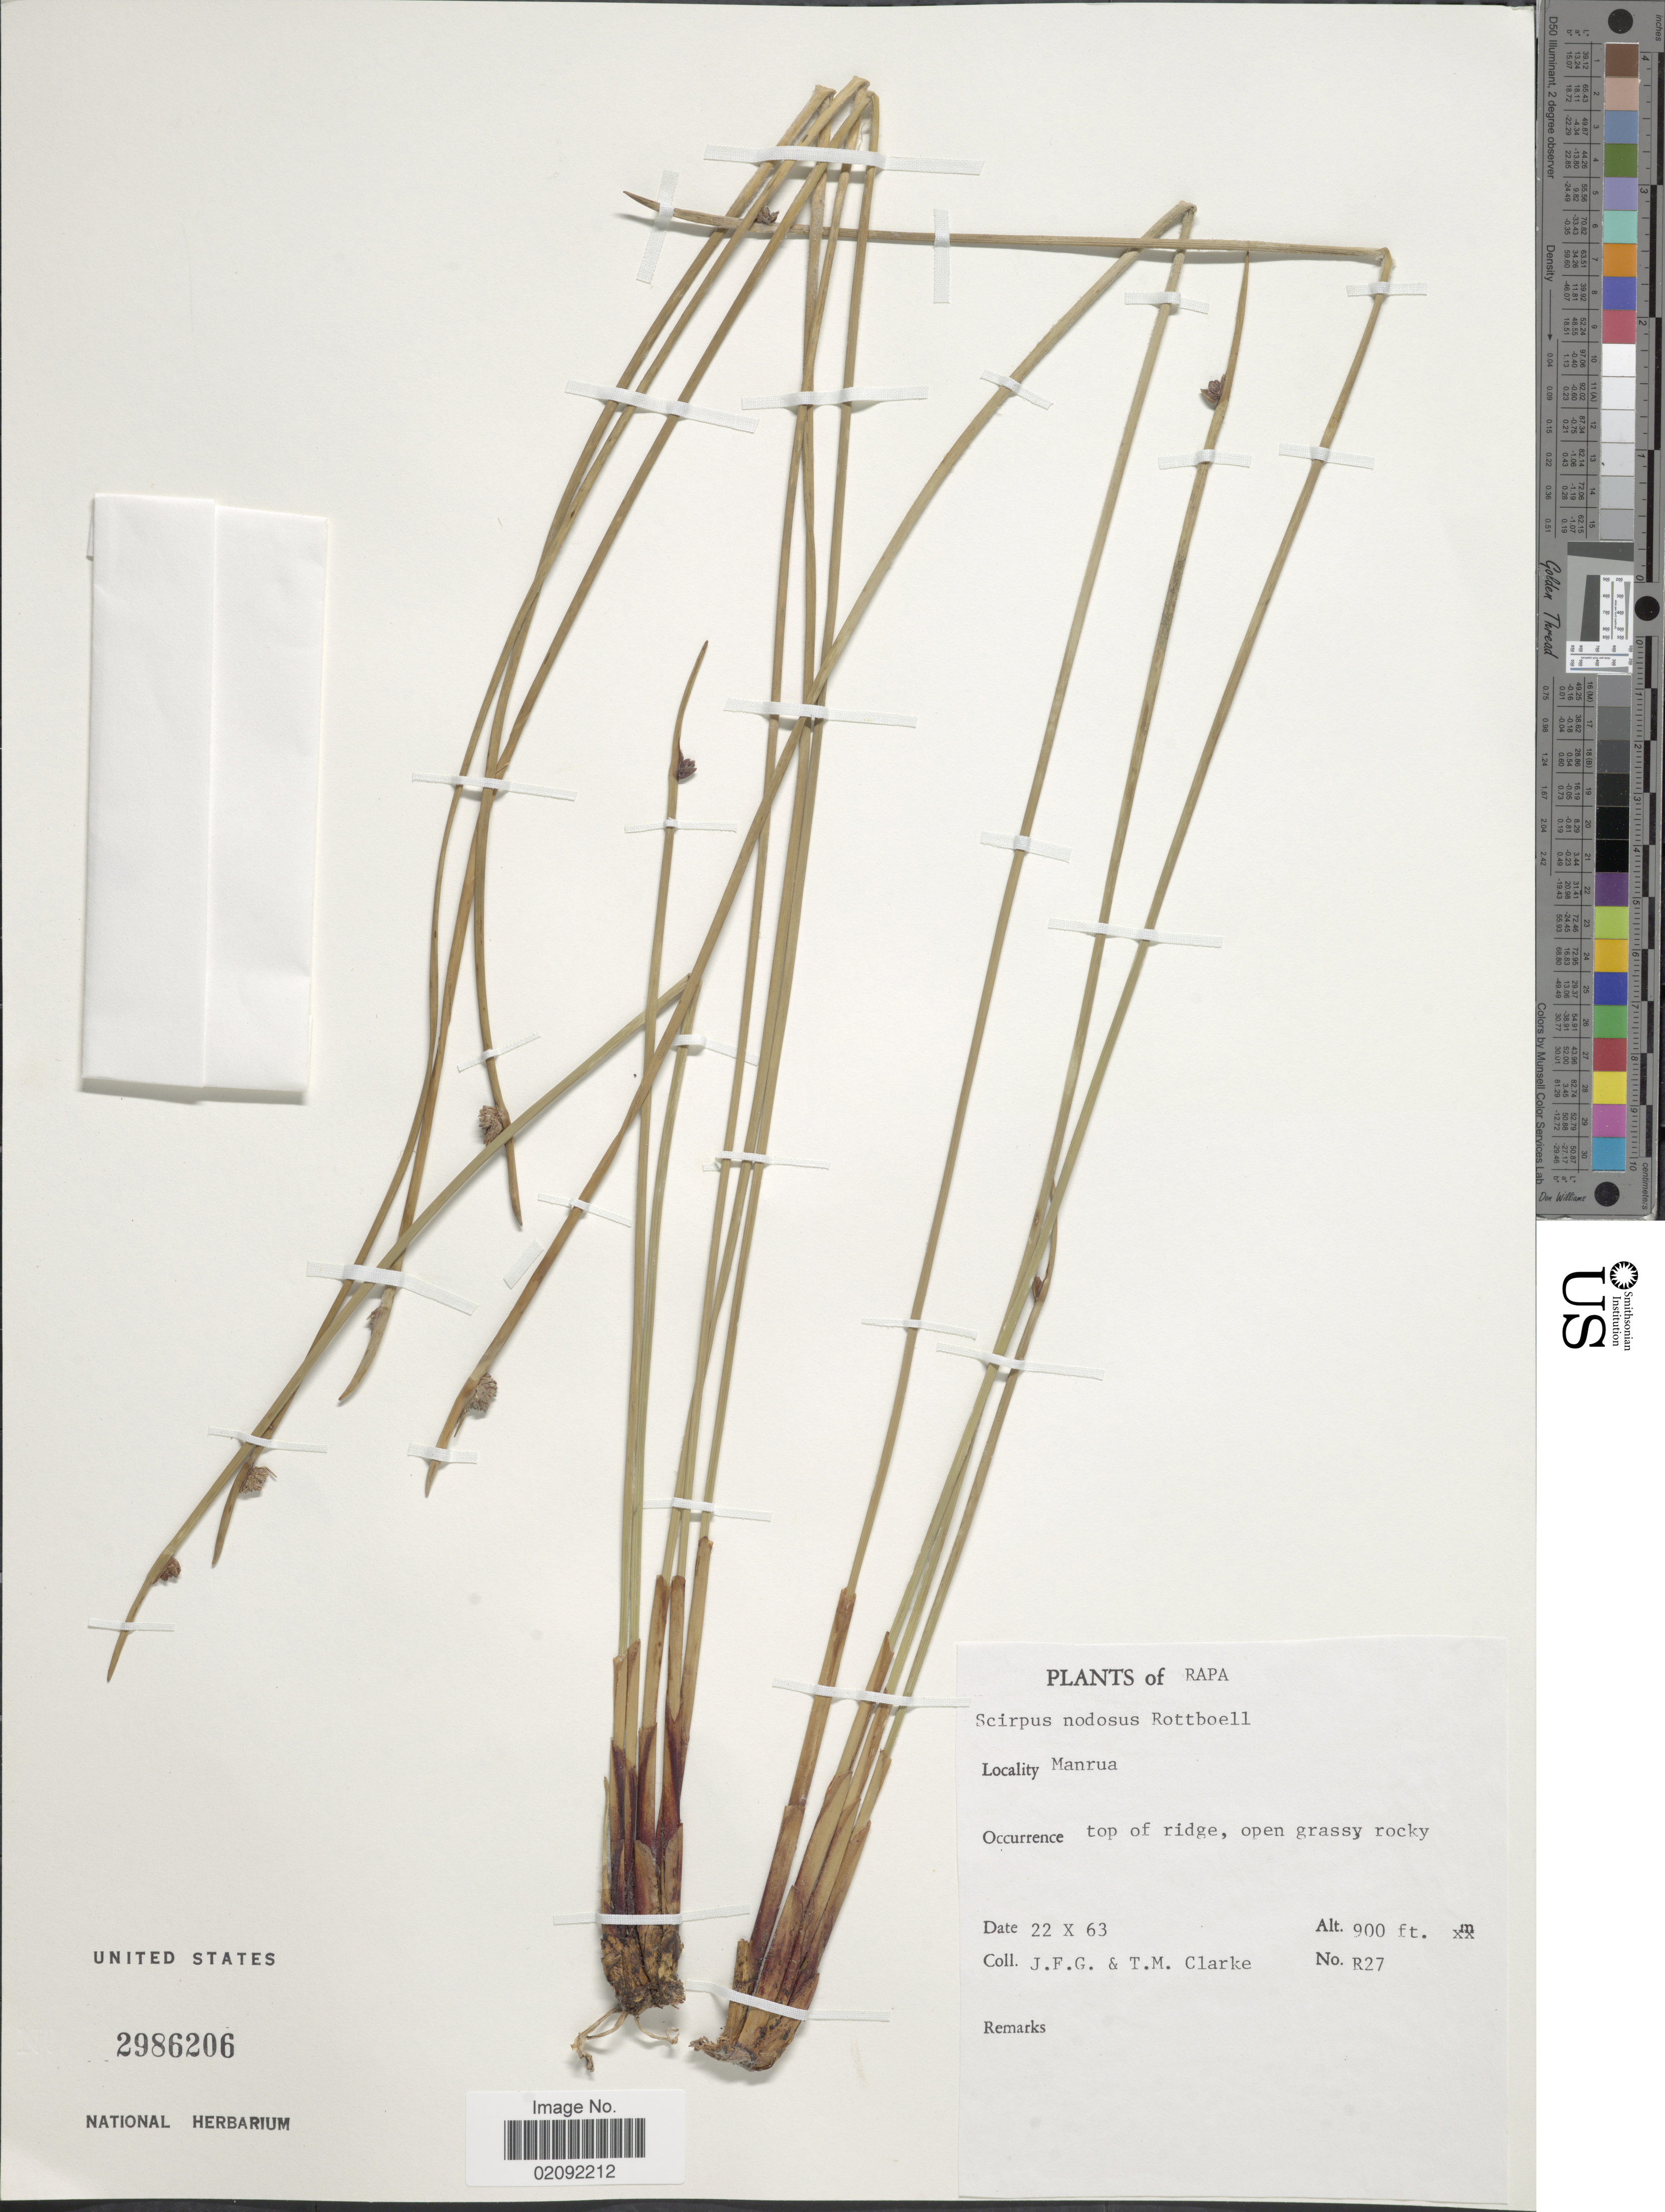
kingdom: Plantae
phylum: Tracheophyta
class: Liliopsida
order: Poales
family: Cyperaceae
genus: Ficinia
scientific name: Ficinia nodosa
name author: (Rottb.) Goetgh. et al.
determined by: Strong, Mark T., (BOT), Smithsonian Institution - National Museum of Natural History (UNITED STATES)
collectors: J. F. Gates-Clarke & T. M. Clarke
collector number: R27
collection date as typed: Transcribed d/m/y: 22/10/63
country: French Polynesia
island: Rapa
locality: Rapa, Manrau, top of ridge, open grassy rocky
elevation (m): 274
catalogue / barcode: US 2986206